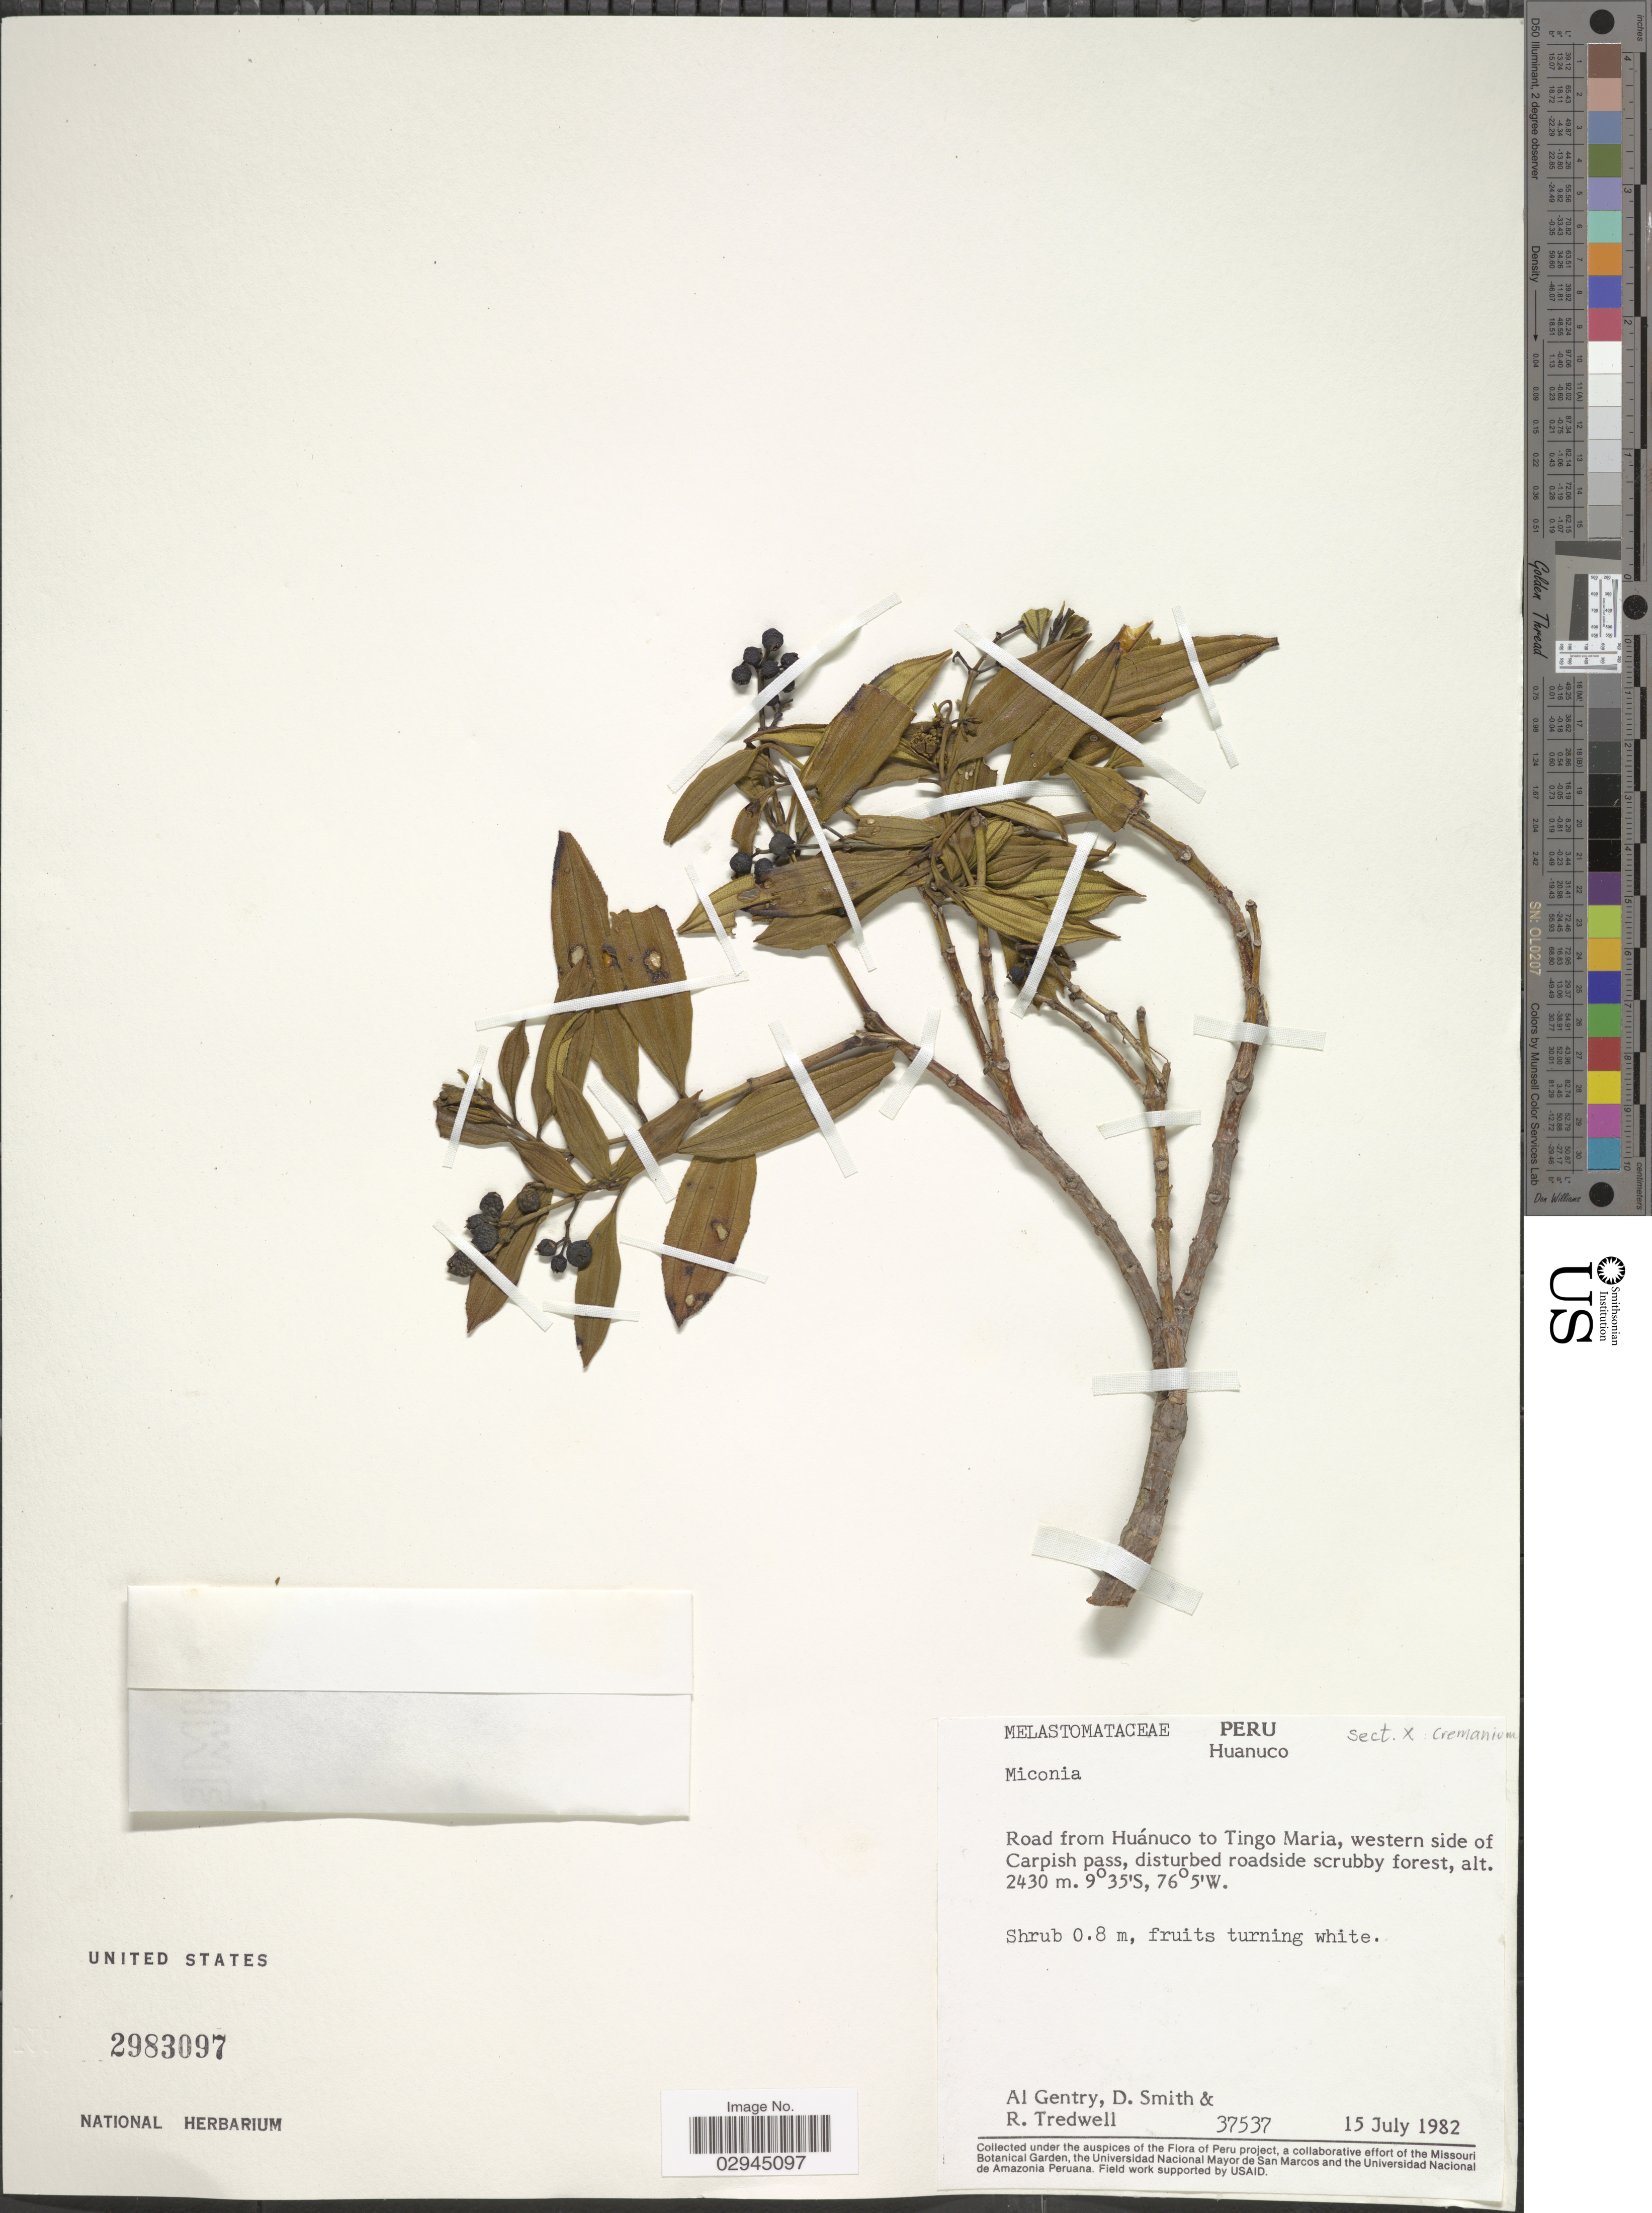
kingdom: Plantae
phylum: Tracheophyta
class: Magnoliopsida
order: Myrtales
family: Melastomataceae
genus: Miconia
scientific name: Miconia sp.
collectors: A. H. Gentry, D. Smith & R. Tredwell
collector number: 37537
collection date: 1982-07-15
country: Peru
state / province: Huánuco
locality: Road from Huánuco to Tingo Maria, western side of Carpish pass, disturbed roadside scrubby forest.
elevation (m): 2430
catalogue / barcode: US 2983097